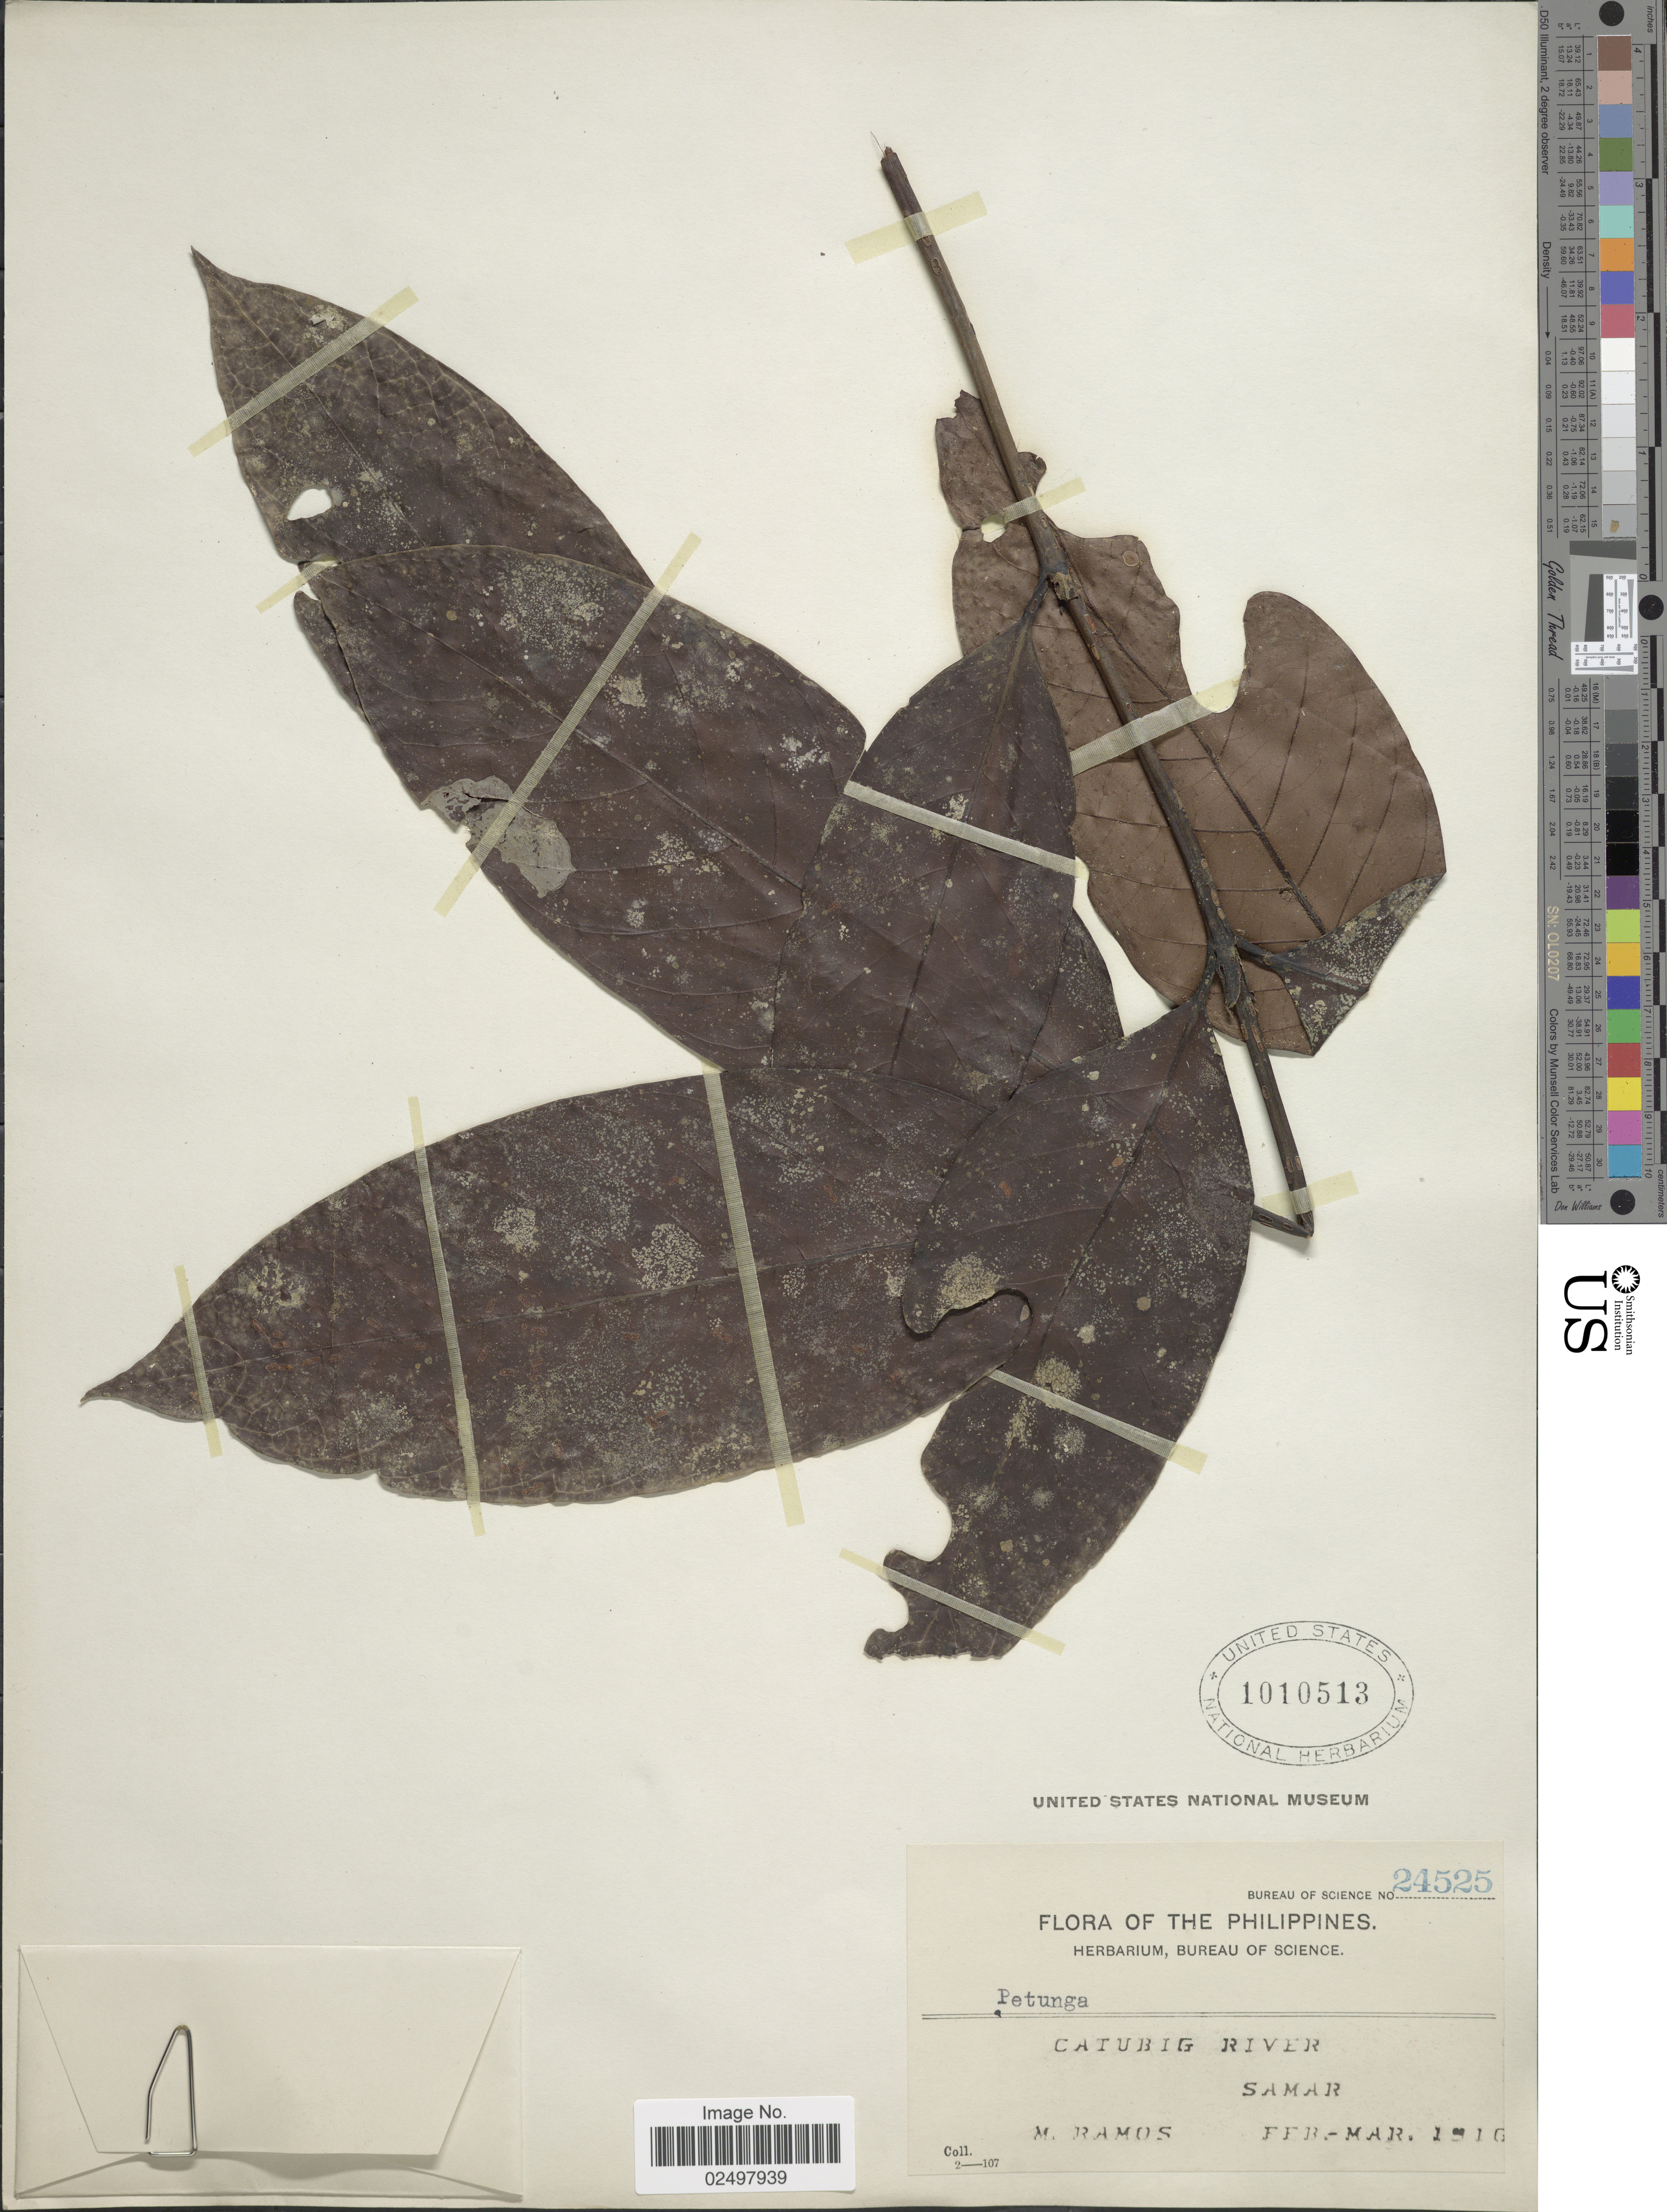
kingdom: Plantae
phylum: Tracheophyta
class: Magnoliopsida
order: Gentianales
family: Rubiaceae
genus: Hypobathrum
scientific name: Hypobathrum sp.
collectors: M. Ramos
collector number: Bureau of Science 24525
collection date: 1916-02/1916-03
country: Philippines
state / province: Eastern Visayas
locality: Catubig River, Samar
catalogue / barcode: US 1010513